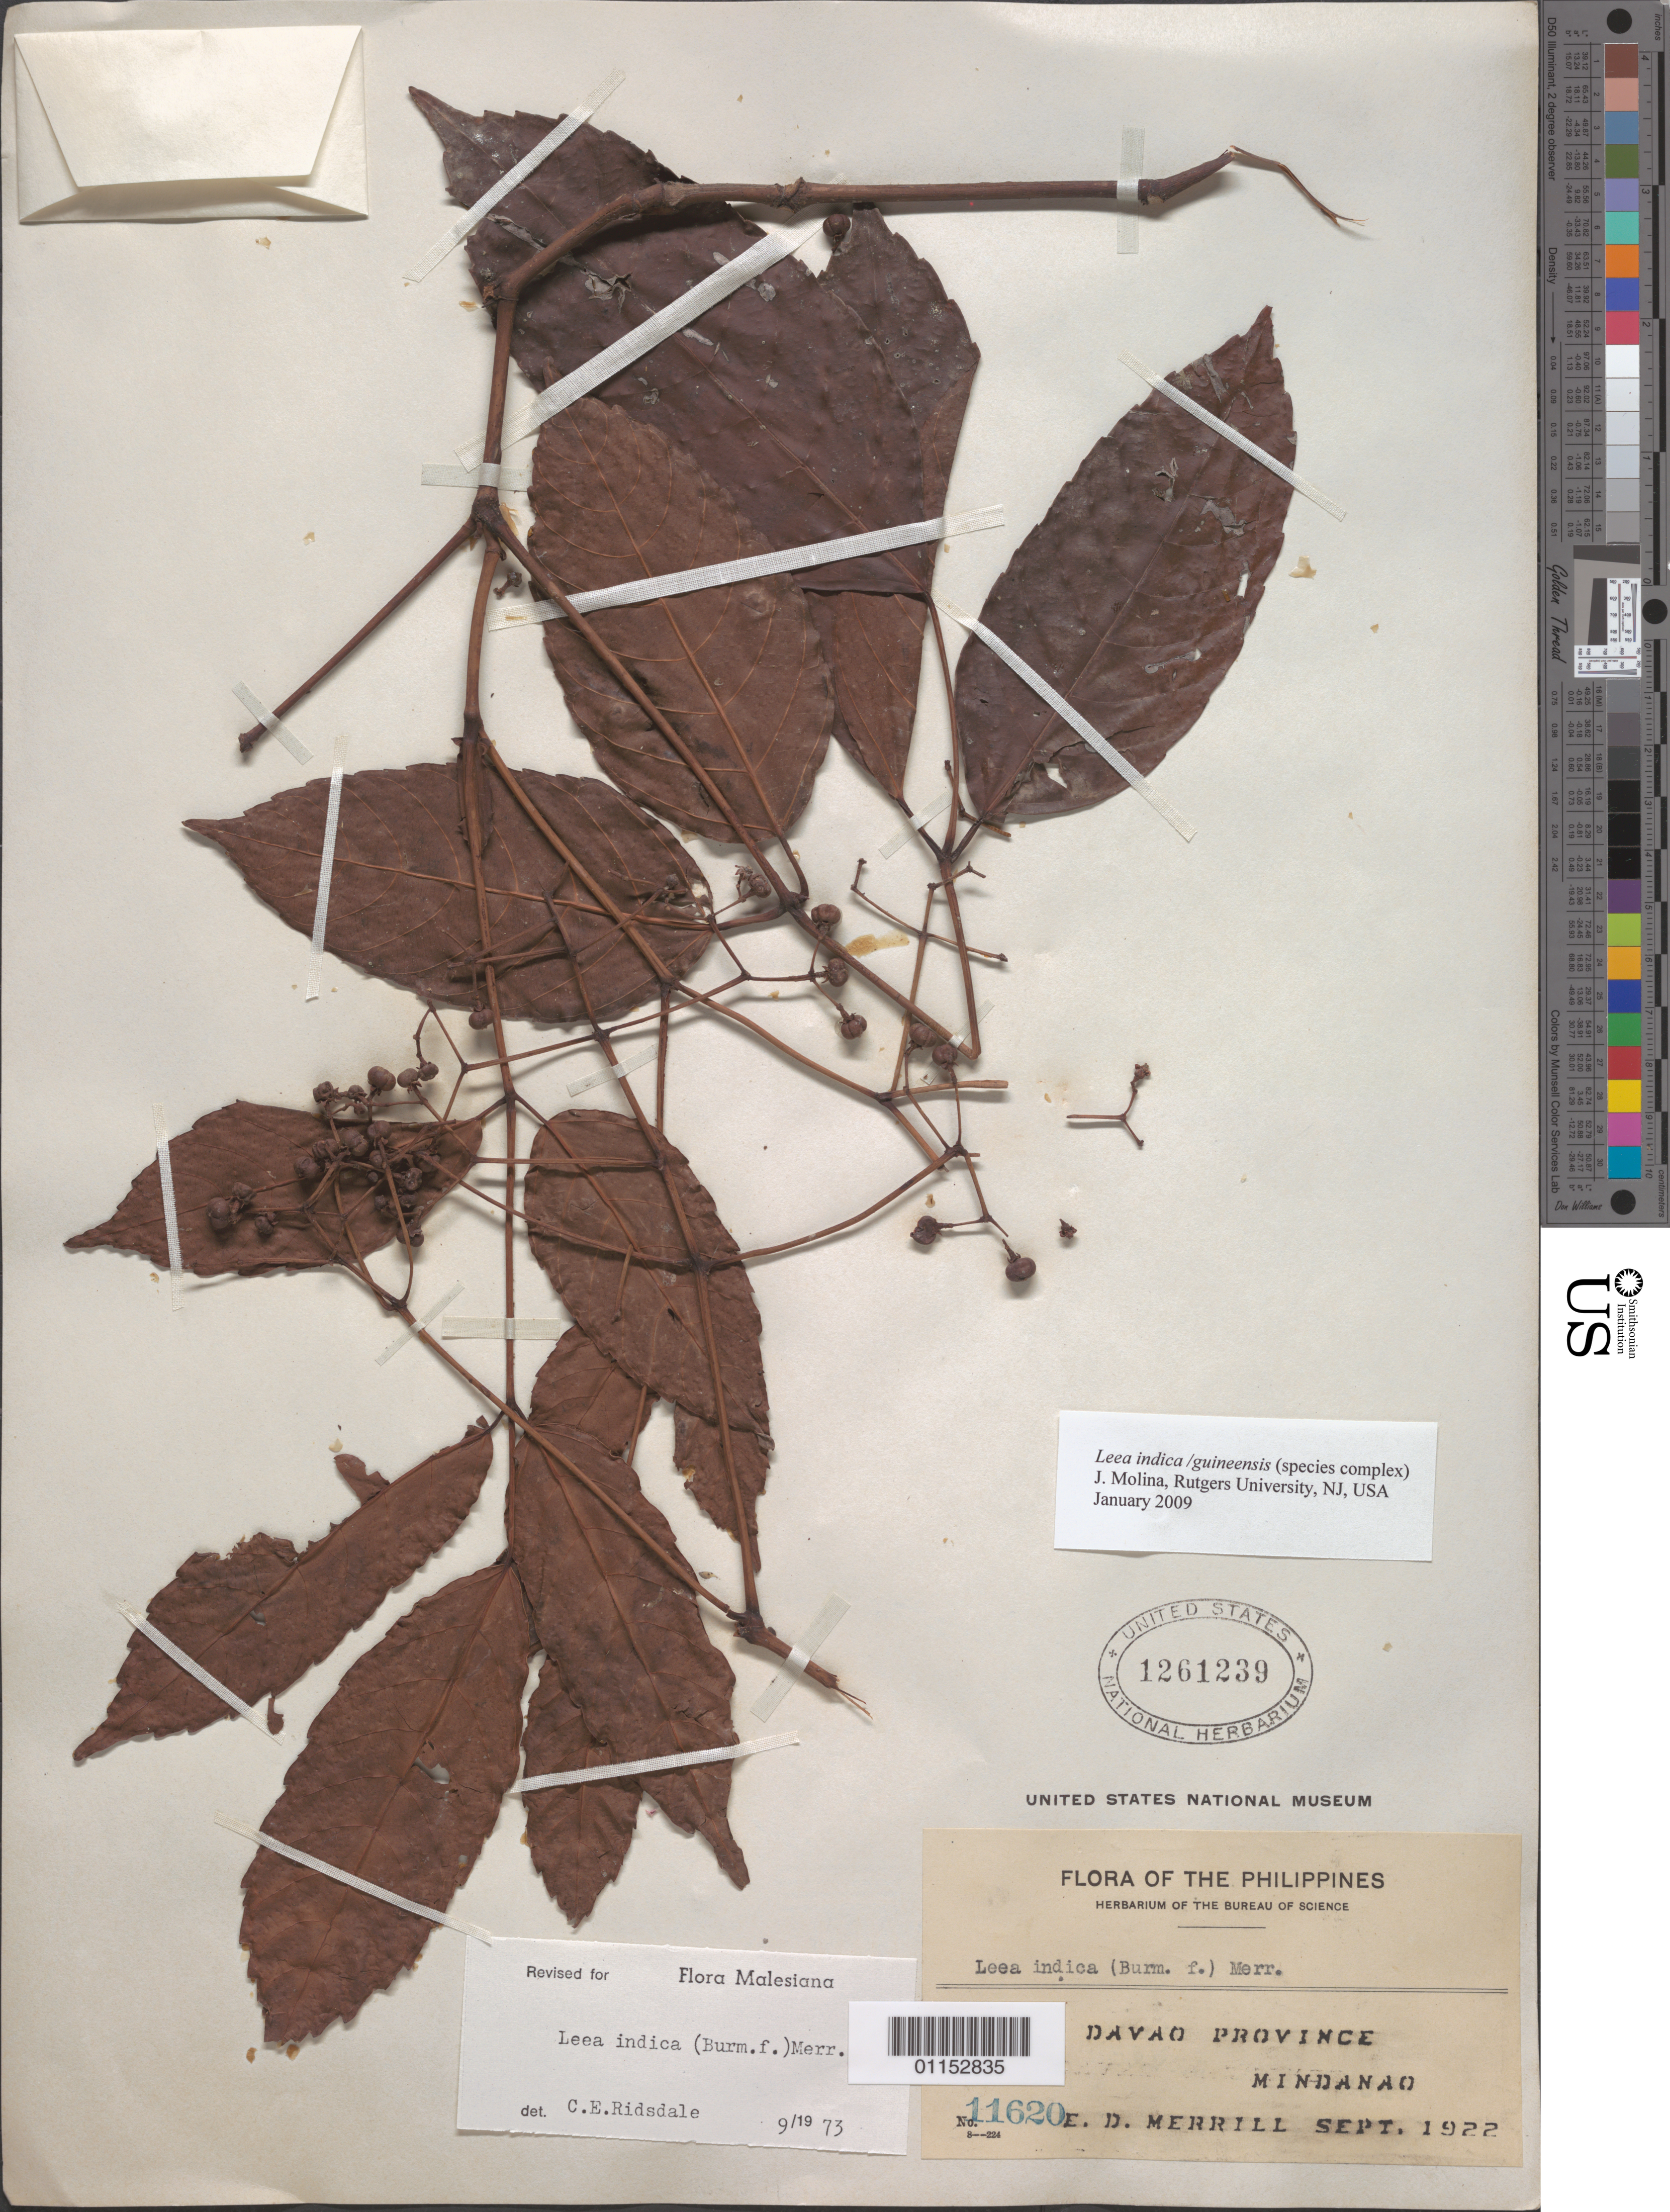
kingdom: Plantae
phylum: Tracheophyta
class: Magnoliopsida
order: Vitales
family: Vitaceae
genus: Leea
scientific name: Leea indica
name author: (Burm. f.) Merr.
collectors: E. D. Merrill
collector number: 11620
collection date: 1922-09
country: Philippines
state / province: Davao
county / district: Davao del Sur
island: Mindanao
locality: Davao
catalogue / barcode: US 1261239